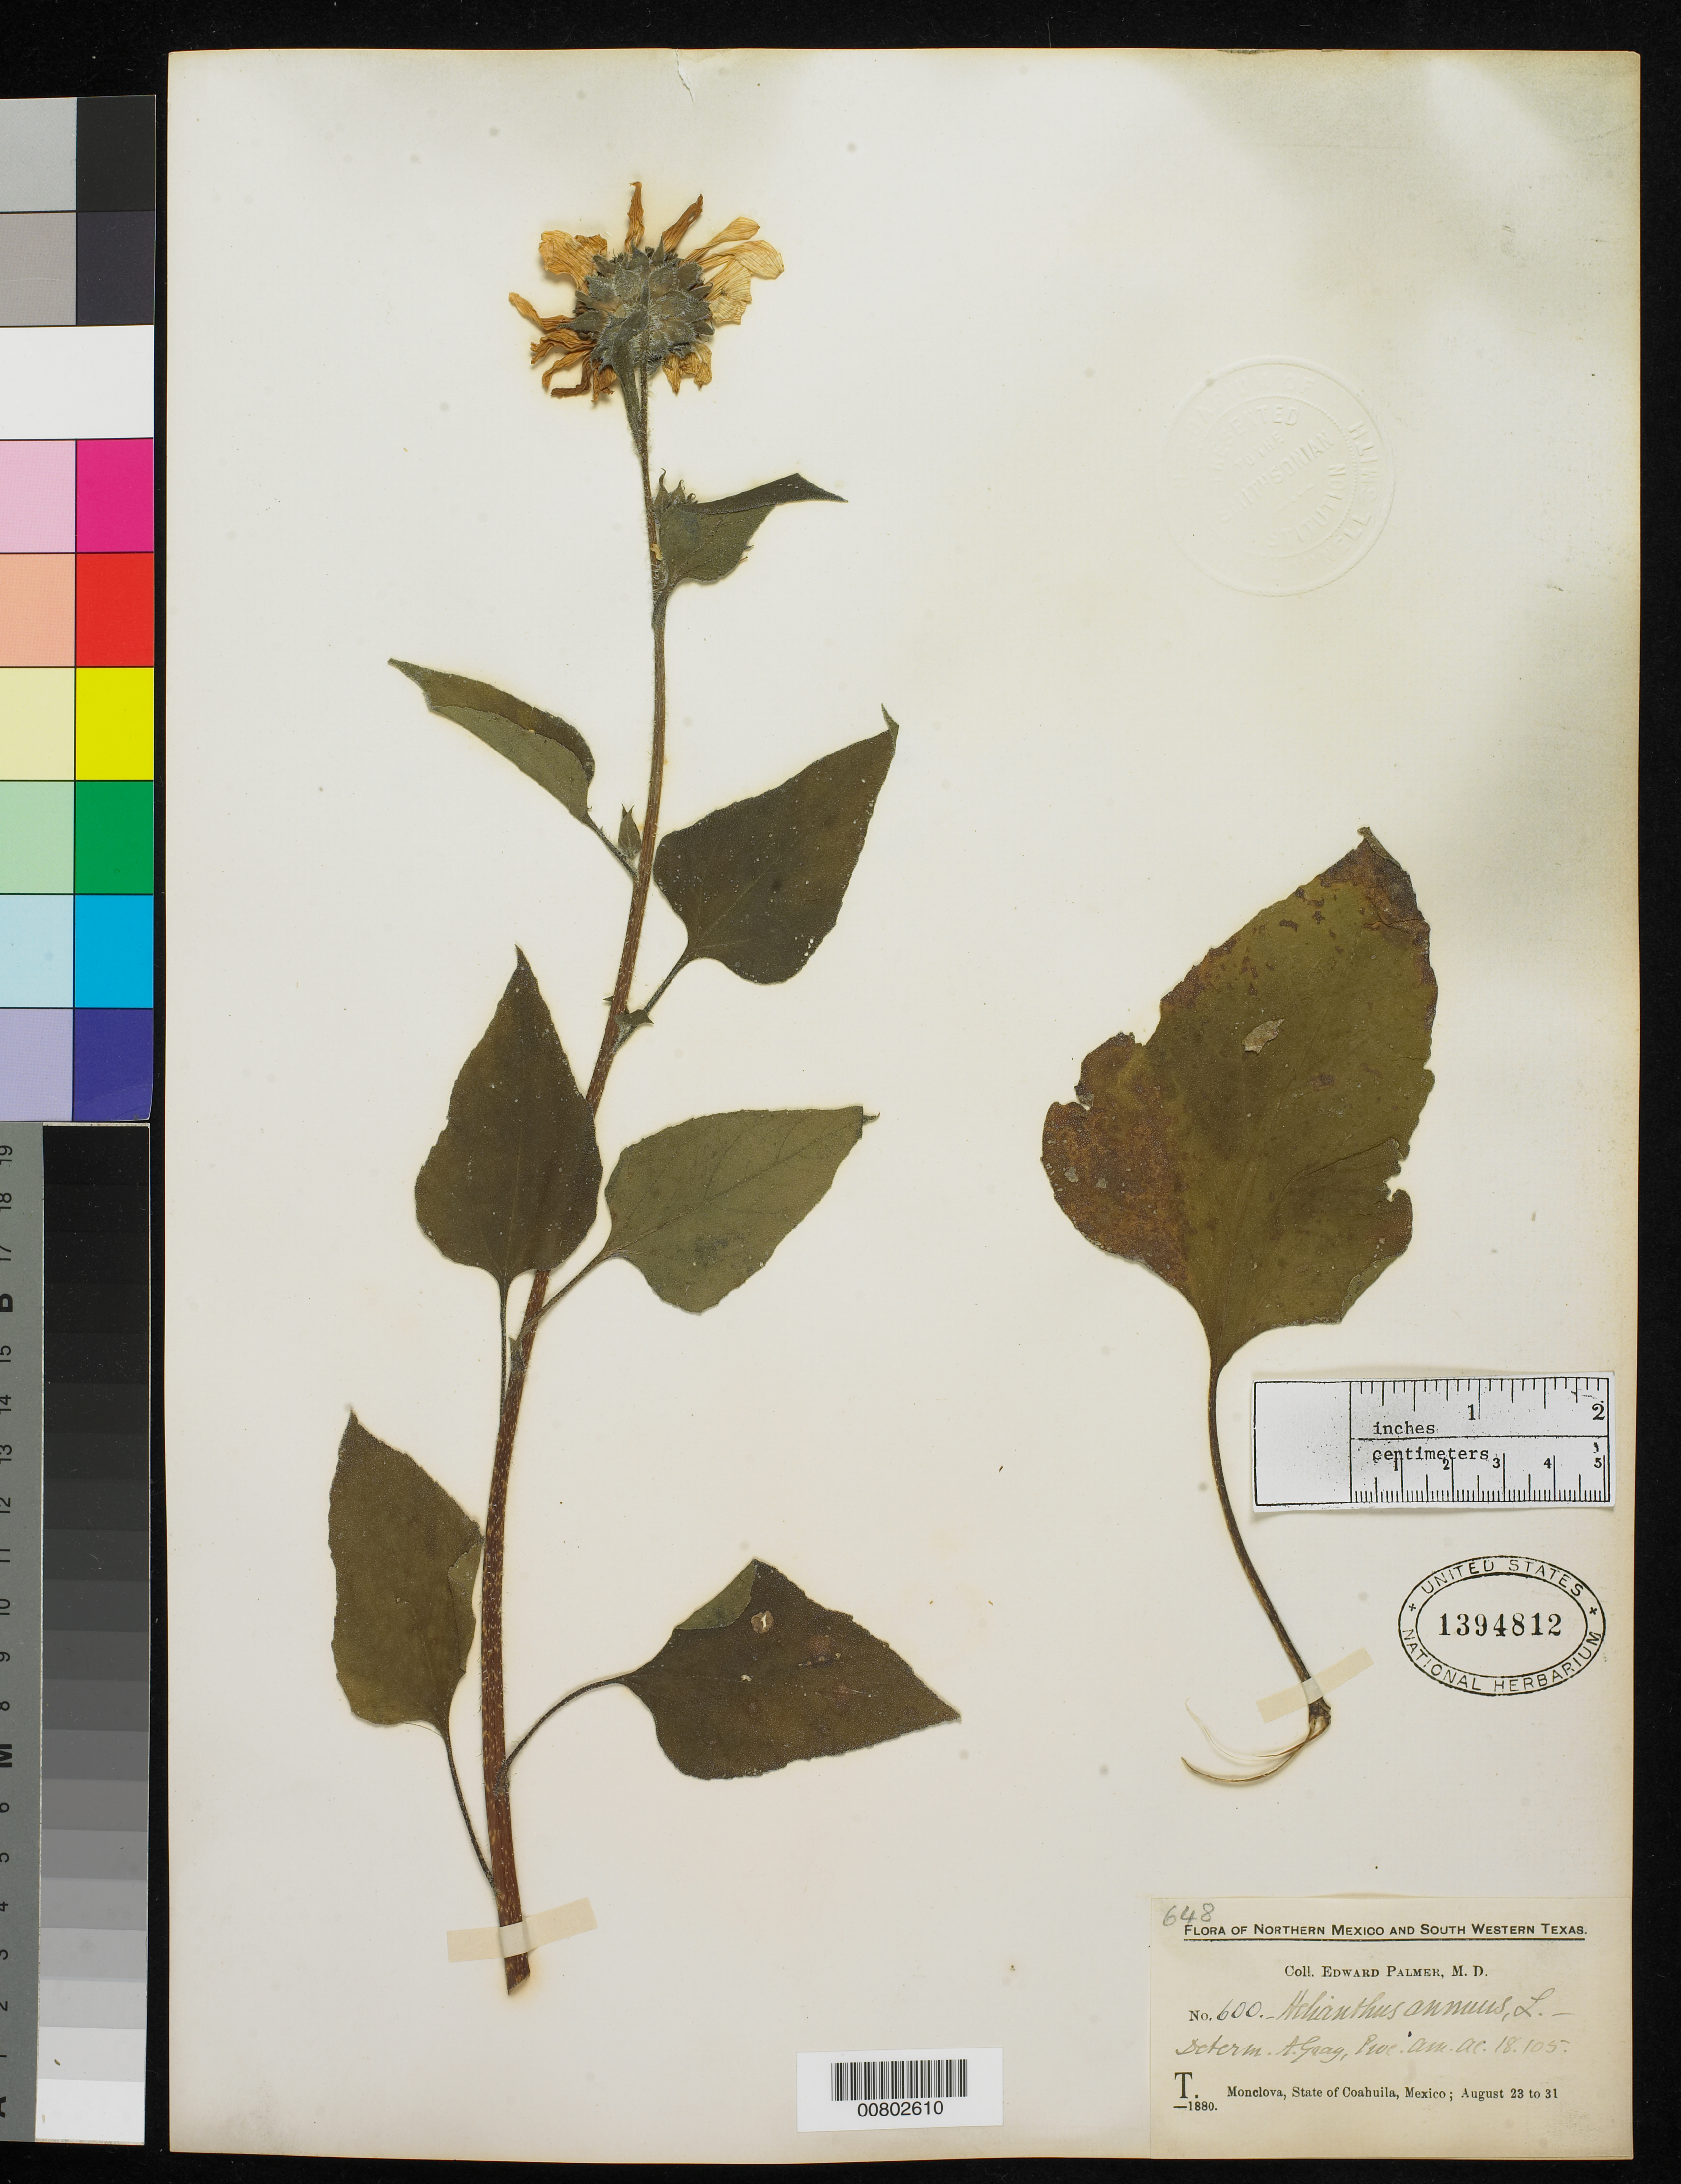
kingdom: Plantae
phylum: Tracheophyta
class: Magnoliopsida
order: Asterales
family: Asteraceae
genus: Helianthus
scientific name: Helianthus annuus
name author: L.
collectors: E. Palmer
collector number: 600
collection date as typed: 23 Aug 1880 to 31 Aug 1880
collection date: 1880-08-23/1880-08-31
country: Mexico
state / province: Coahuila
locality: T. Monclova, Coahuila.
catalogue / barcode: US 1394812